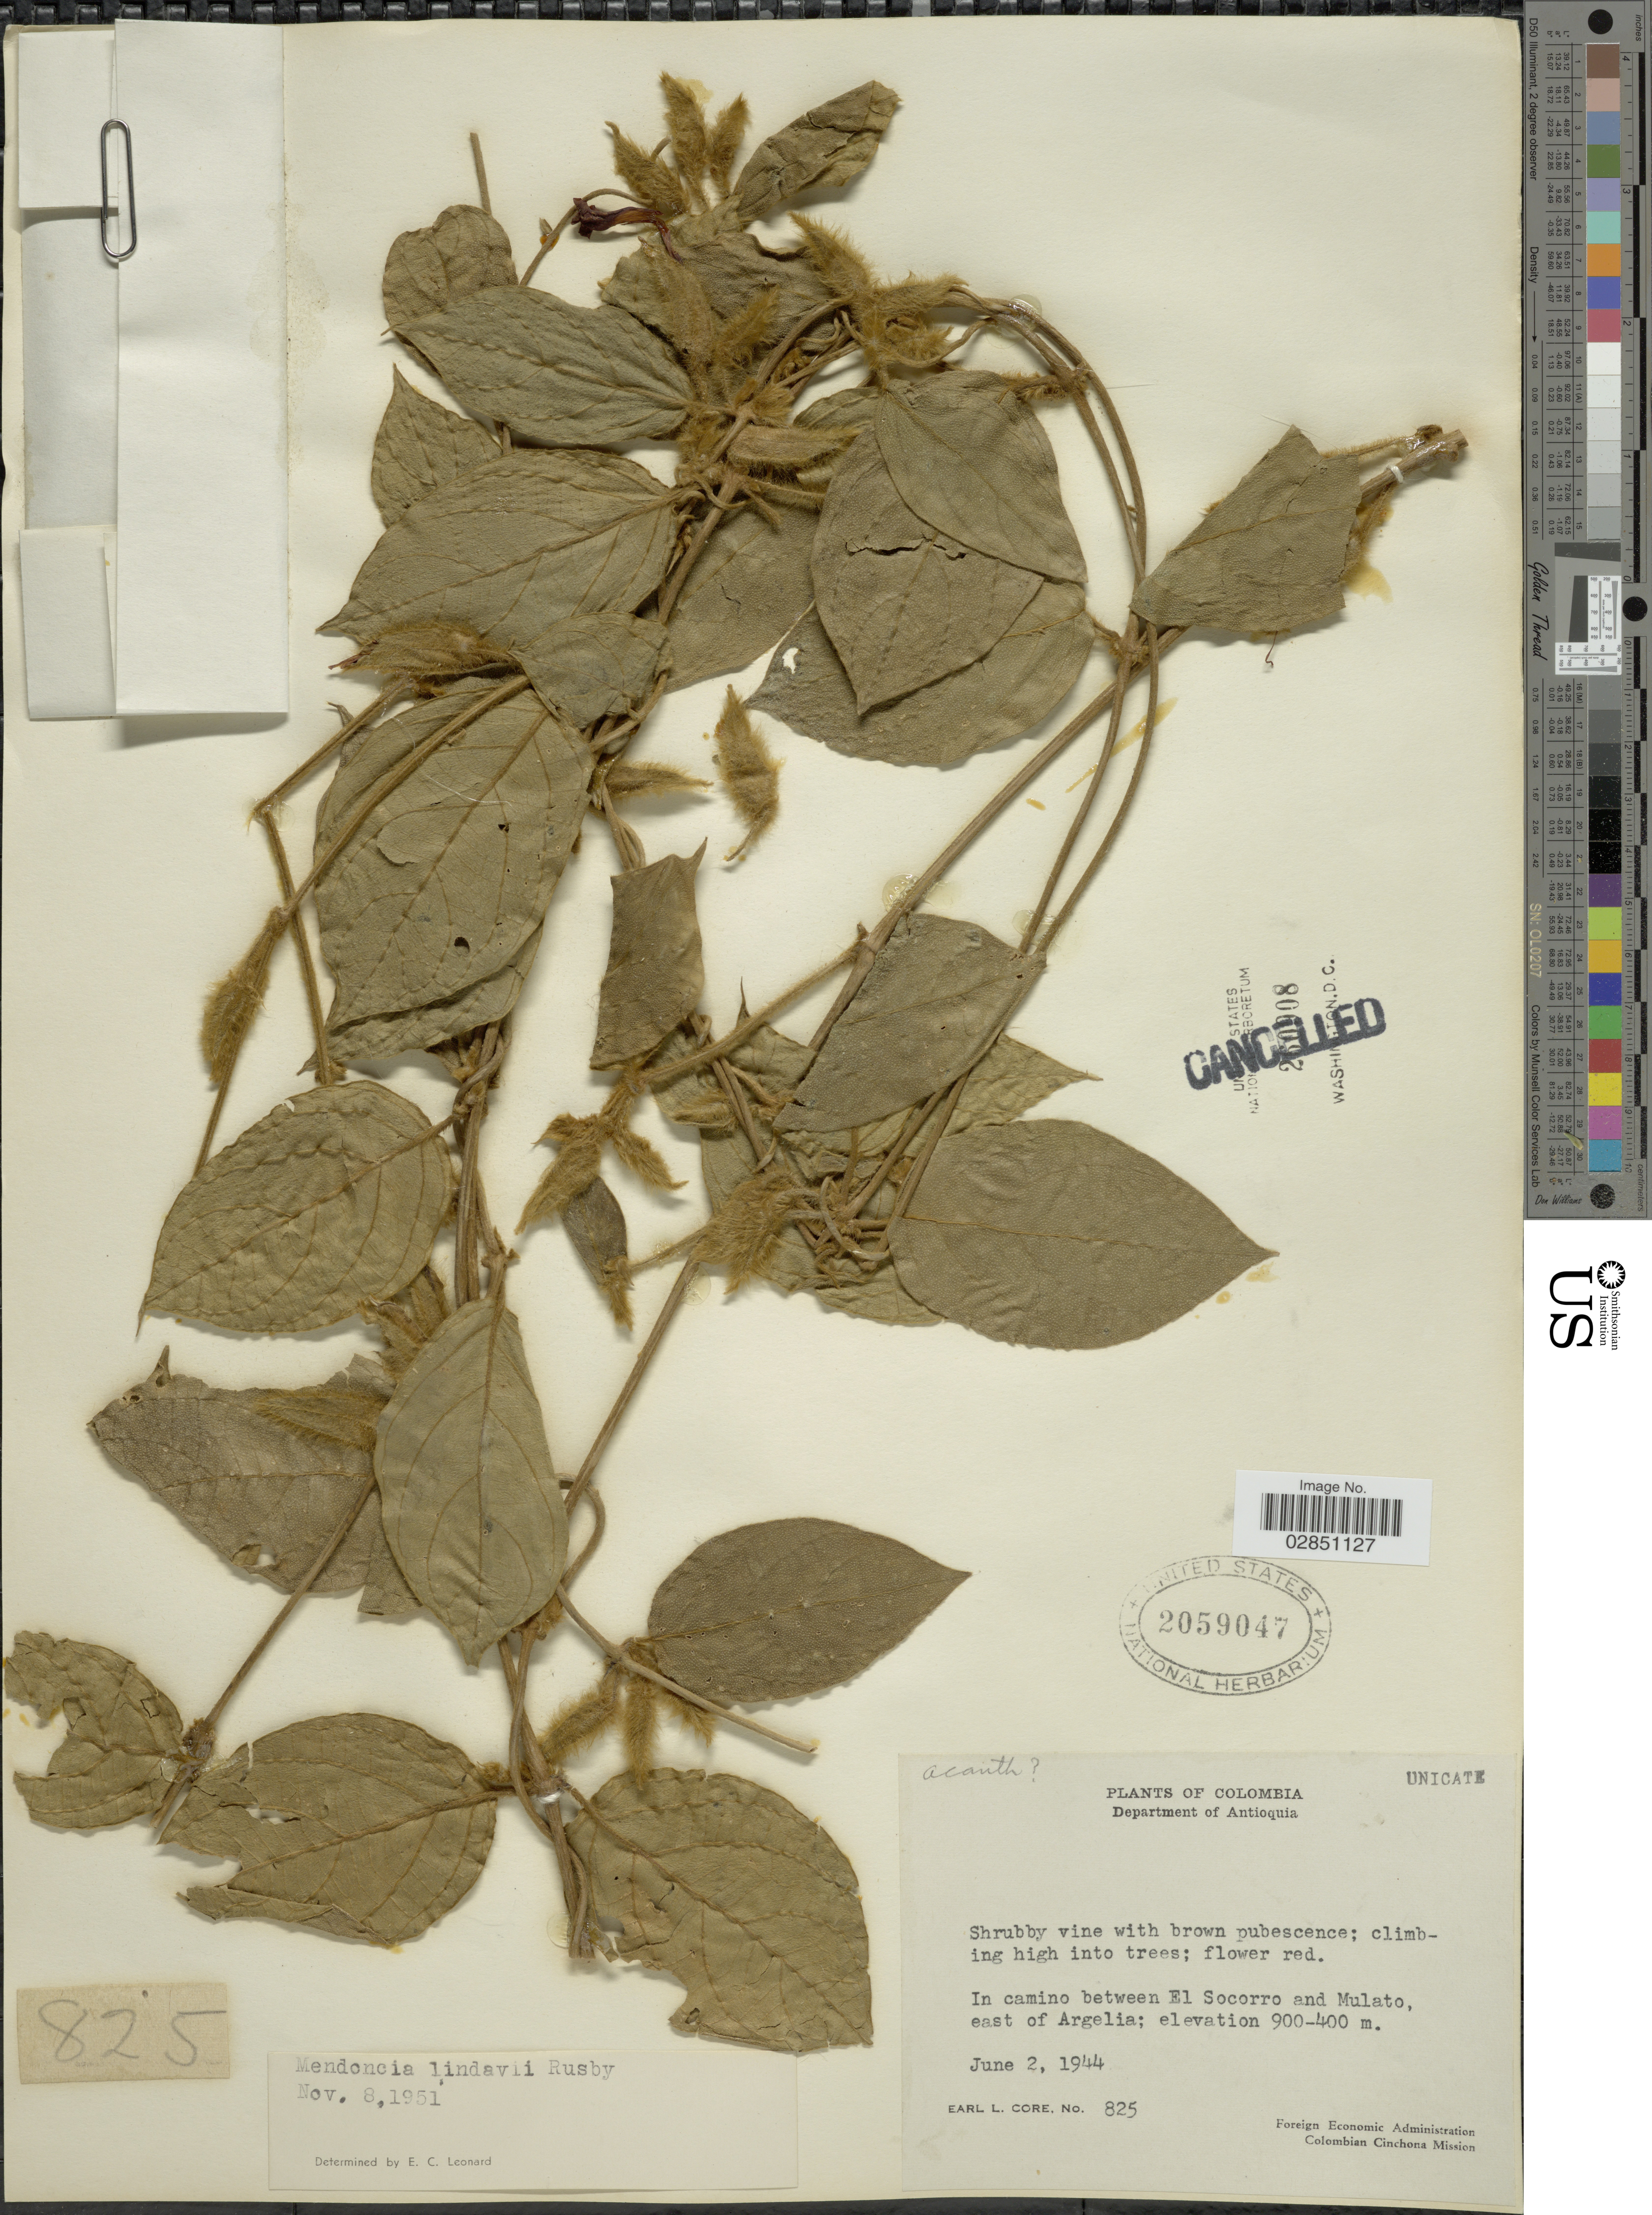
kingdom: Plantae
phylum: Tracheophyta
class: Magnoliopsida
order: Lamiales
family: Acanthaceae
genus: Mendoncia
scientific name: Mendoncia lindavii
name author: Rusby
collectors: E. L. Core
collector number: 825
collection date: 1944-06-02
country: Colombia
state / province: Antioquia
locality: Department of Antioquia. In camino between El Socorro and Mulato, east of Angelia.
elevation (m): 400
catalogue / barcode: US 2059047